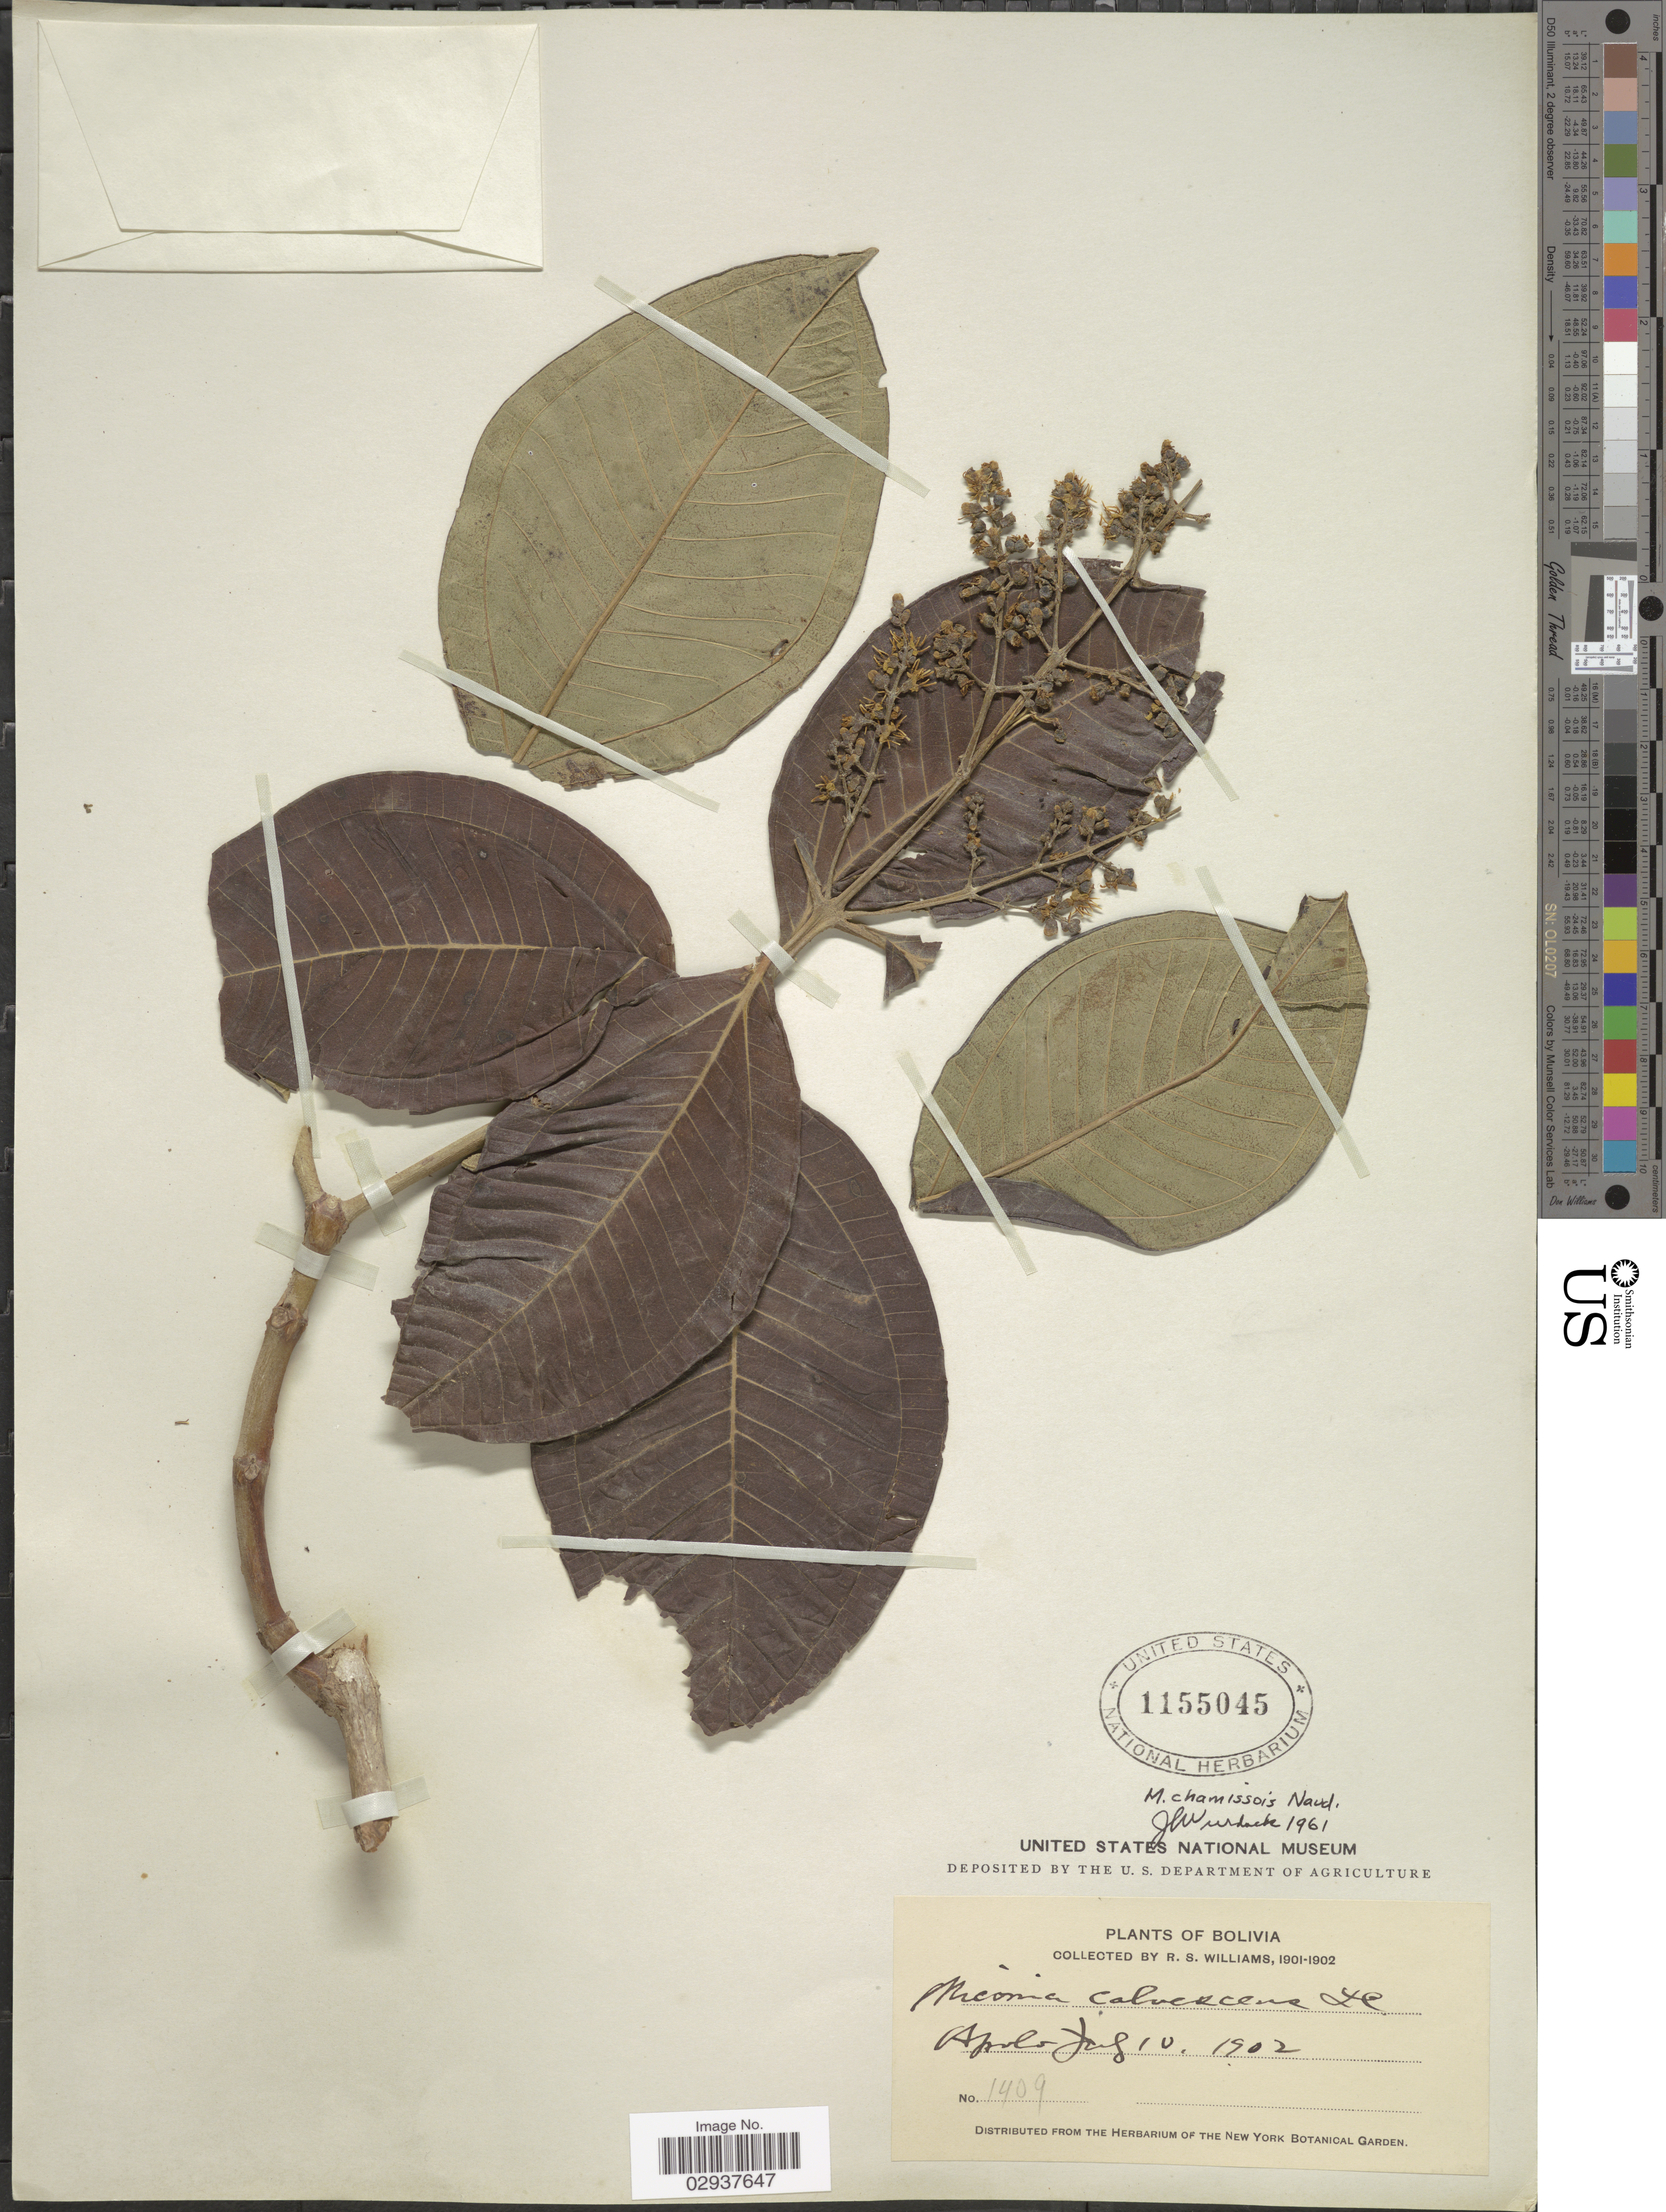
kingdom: Plantae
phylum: Tracheophyta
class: Magnoliopsida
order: Myrtales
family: Melastomataceae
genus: Miconia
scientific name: Miconia chamissois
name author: Naudin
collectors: R. S. Williams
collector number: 1409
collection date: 1902-07-10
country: Bolivia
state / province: La Paz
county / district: Franz Tamayo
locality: Apolo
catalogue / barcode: US 1155045